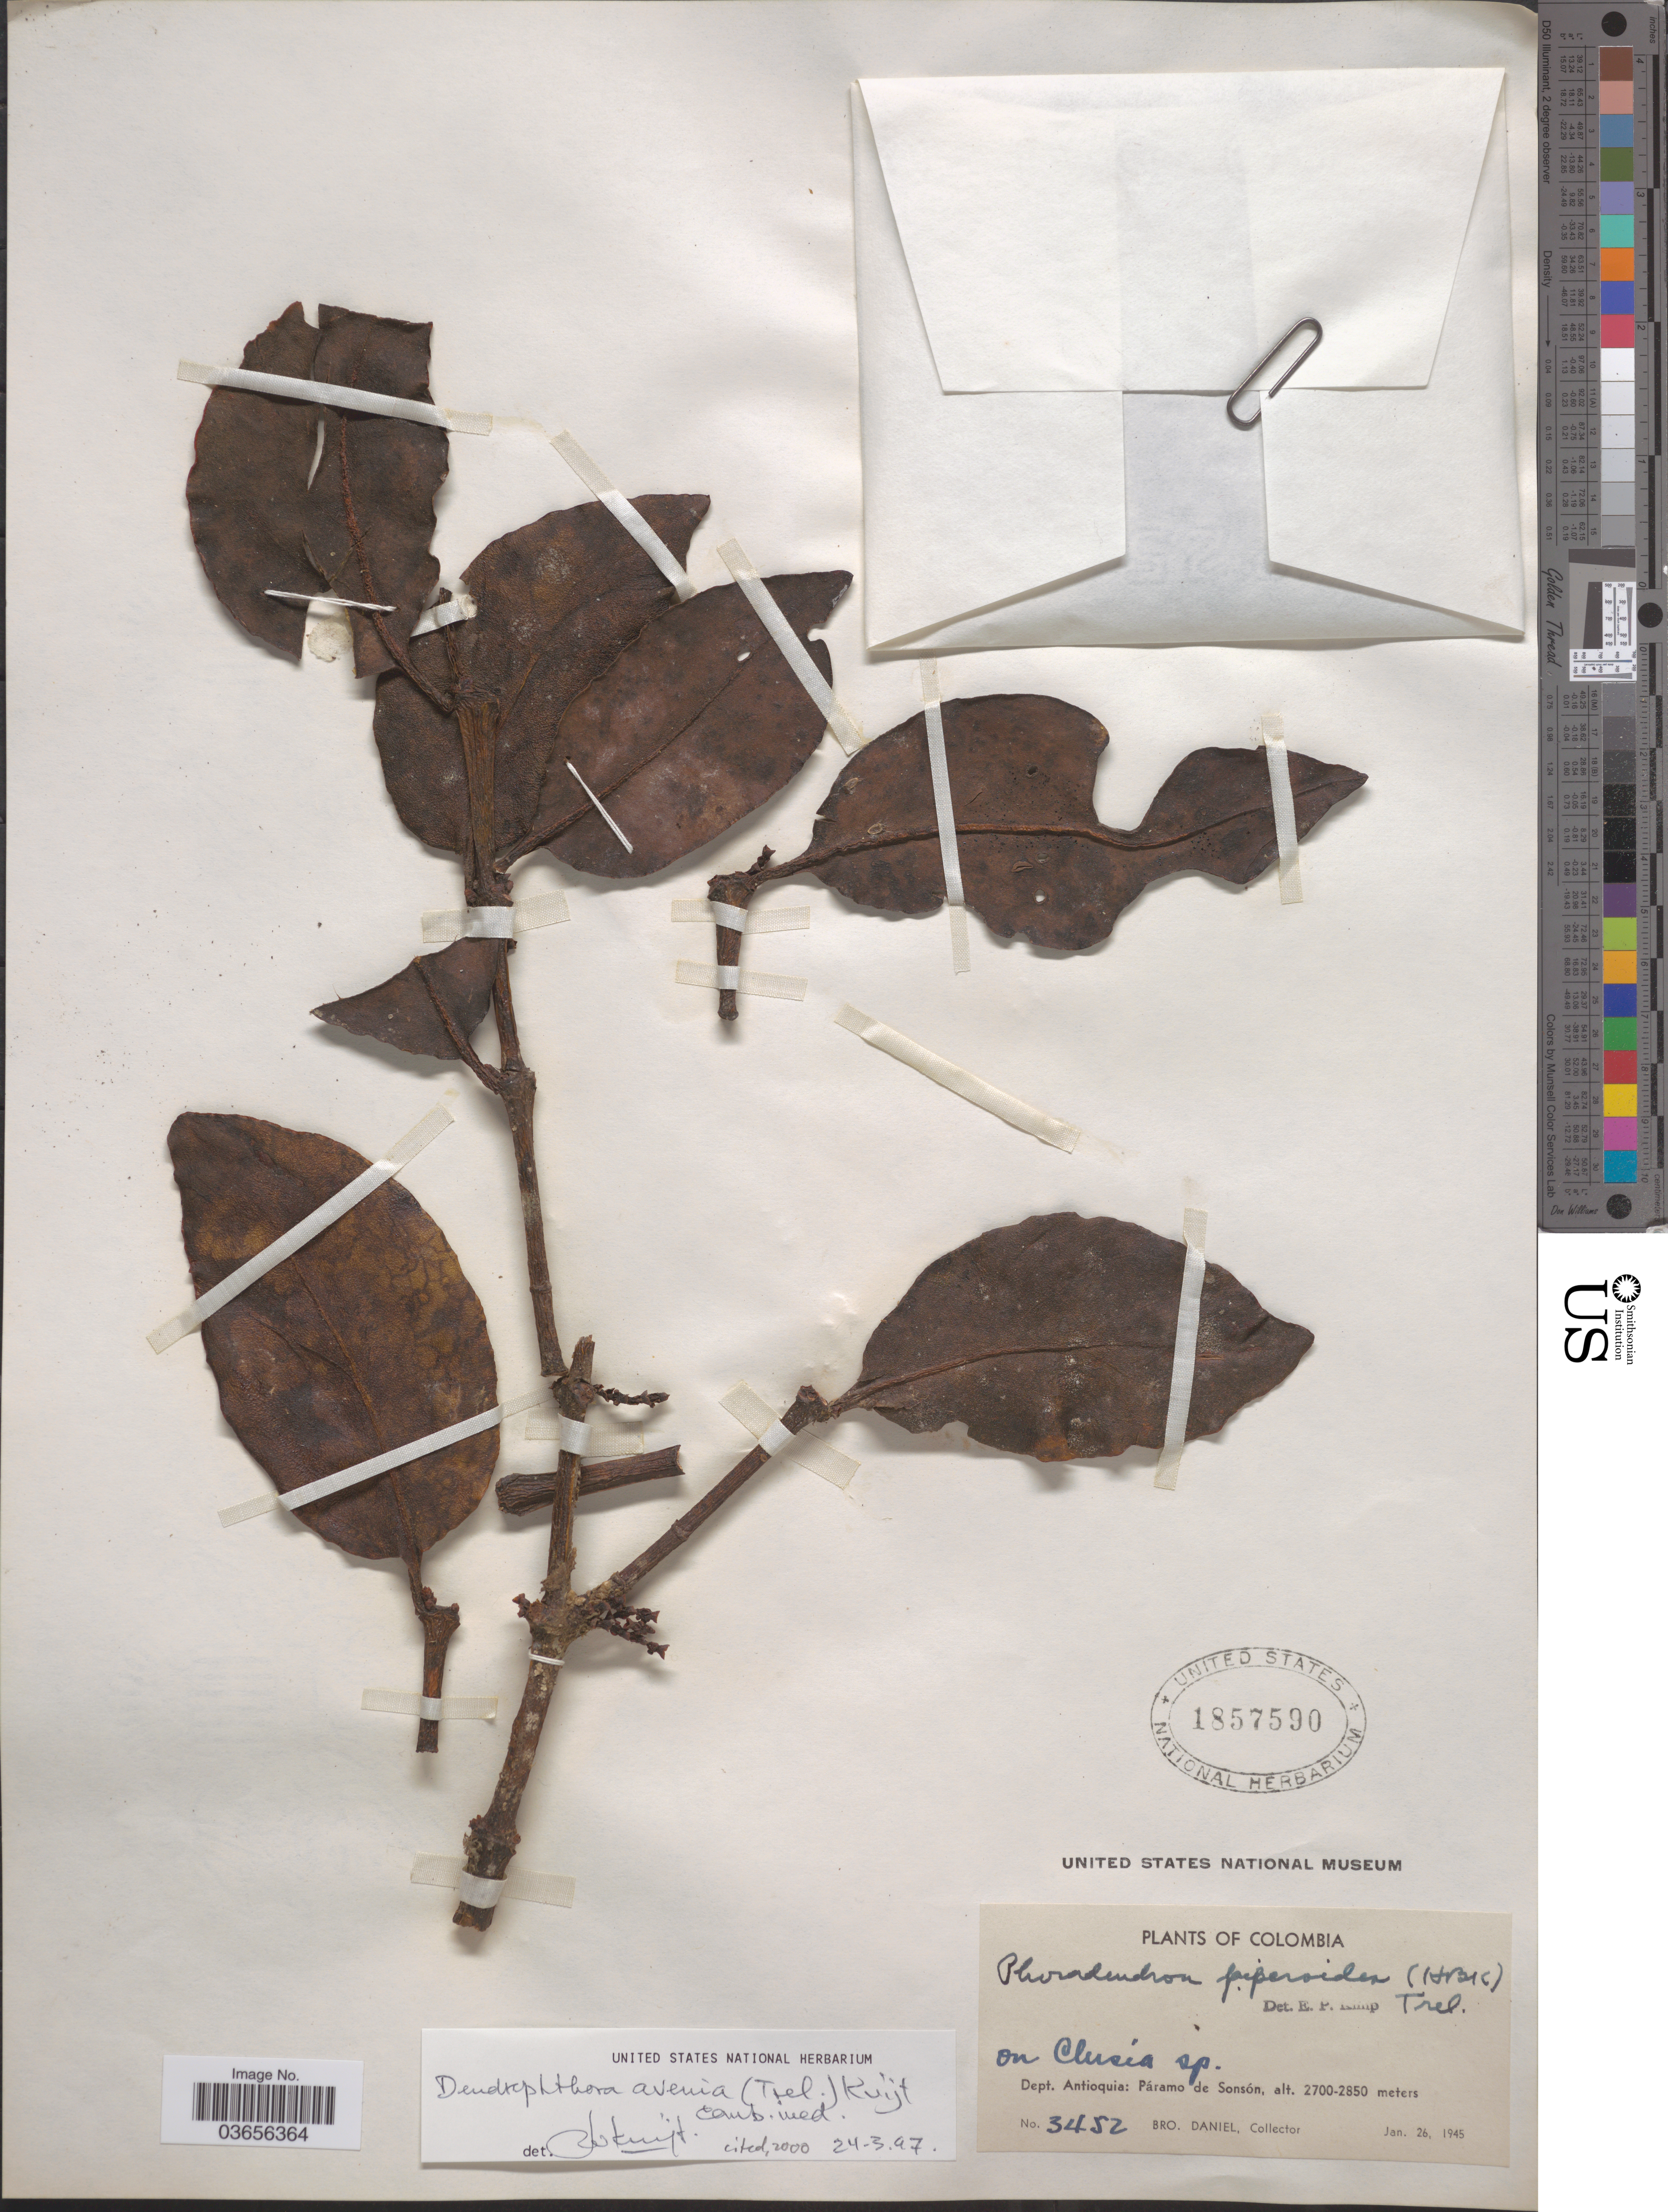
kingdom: Plantae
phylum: Tracheophyta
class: Magnoliopsida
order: Santalales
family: Viscaceae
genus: Dendrophthora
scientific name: Dendrophthora avenia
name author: (Trel.) Kuijt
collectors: Bro. Daniel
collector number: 3452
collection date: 1945-01-26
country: Colombia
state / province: Antioquia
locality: Dept. Antioquia: Páramo de Sonsón.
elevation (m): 2700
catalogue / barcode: US 1857590